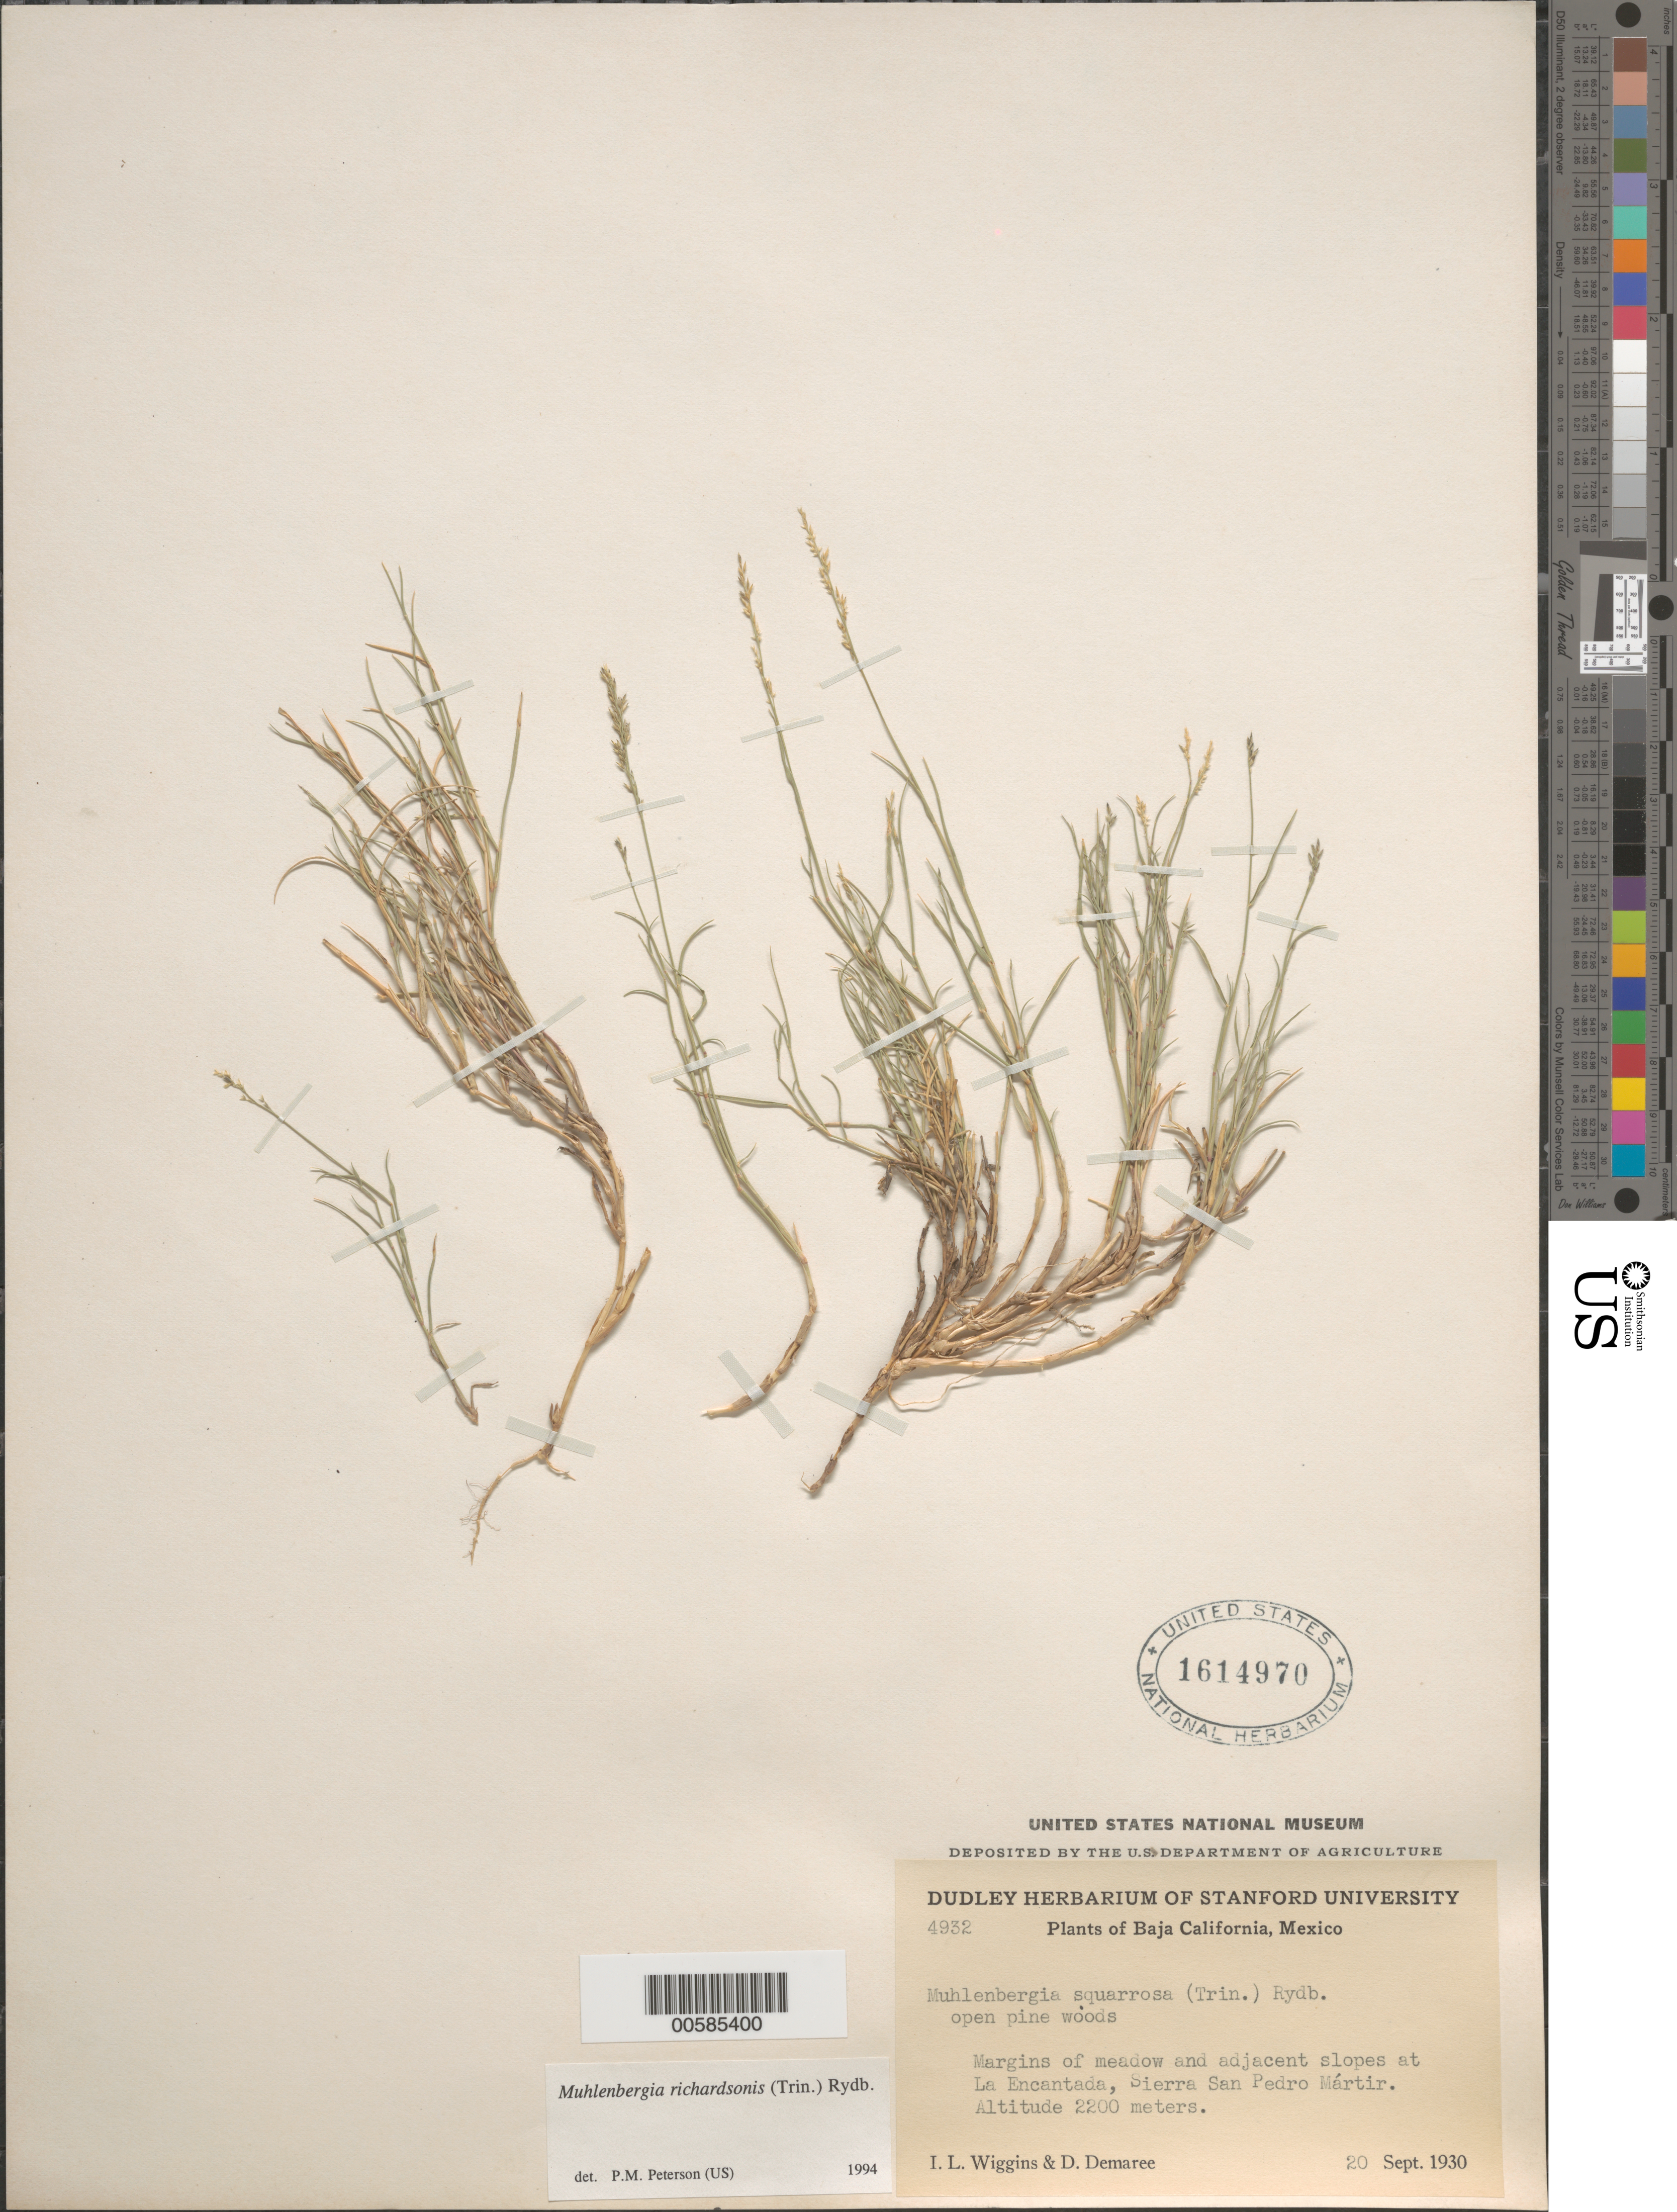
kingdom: Plantae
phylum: Tracheophyta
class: Liliopsida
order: Poales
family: Poaceae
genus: Muhlenbergia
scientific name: Muhlenbergia richardsonis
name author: (Trin.) Rydb.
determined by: Peterson, Paul M., (BOT), Smithsonian Institution - National Museum of Natural History (UNITED STATES)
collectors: I. L. Wiggins & D. Demaree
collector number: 4932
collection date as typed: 20 Sep 1930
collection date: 1930-09-20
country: Mexico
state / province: Baja California Norte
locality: At La Encantada, Sierra San Pedro Mártir.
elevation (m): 2200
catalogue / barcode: US 1614970